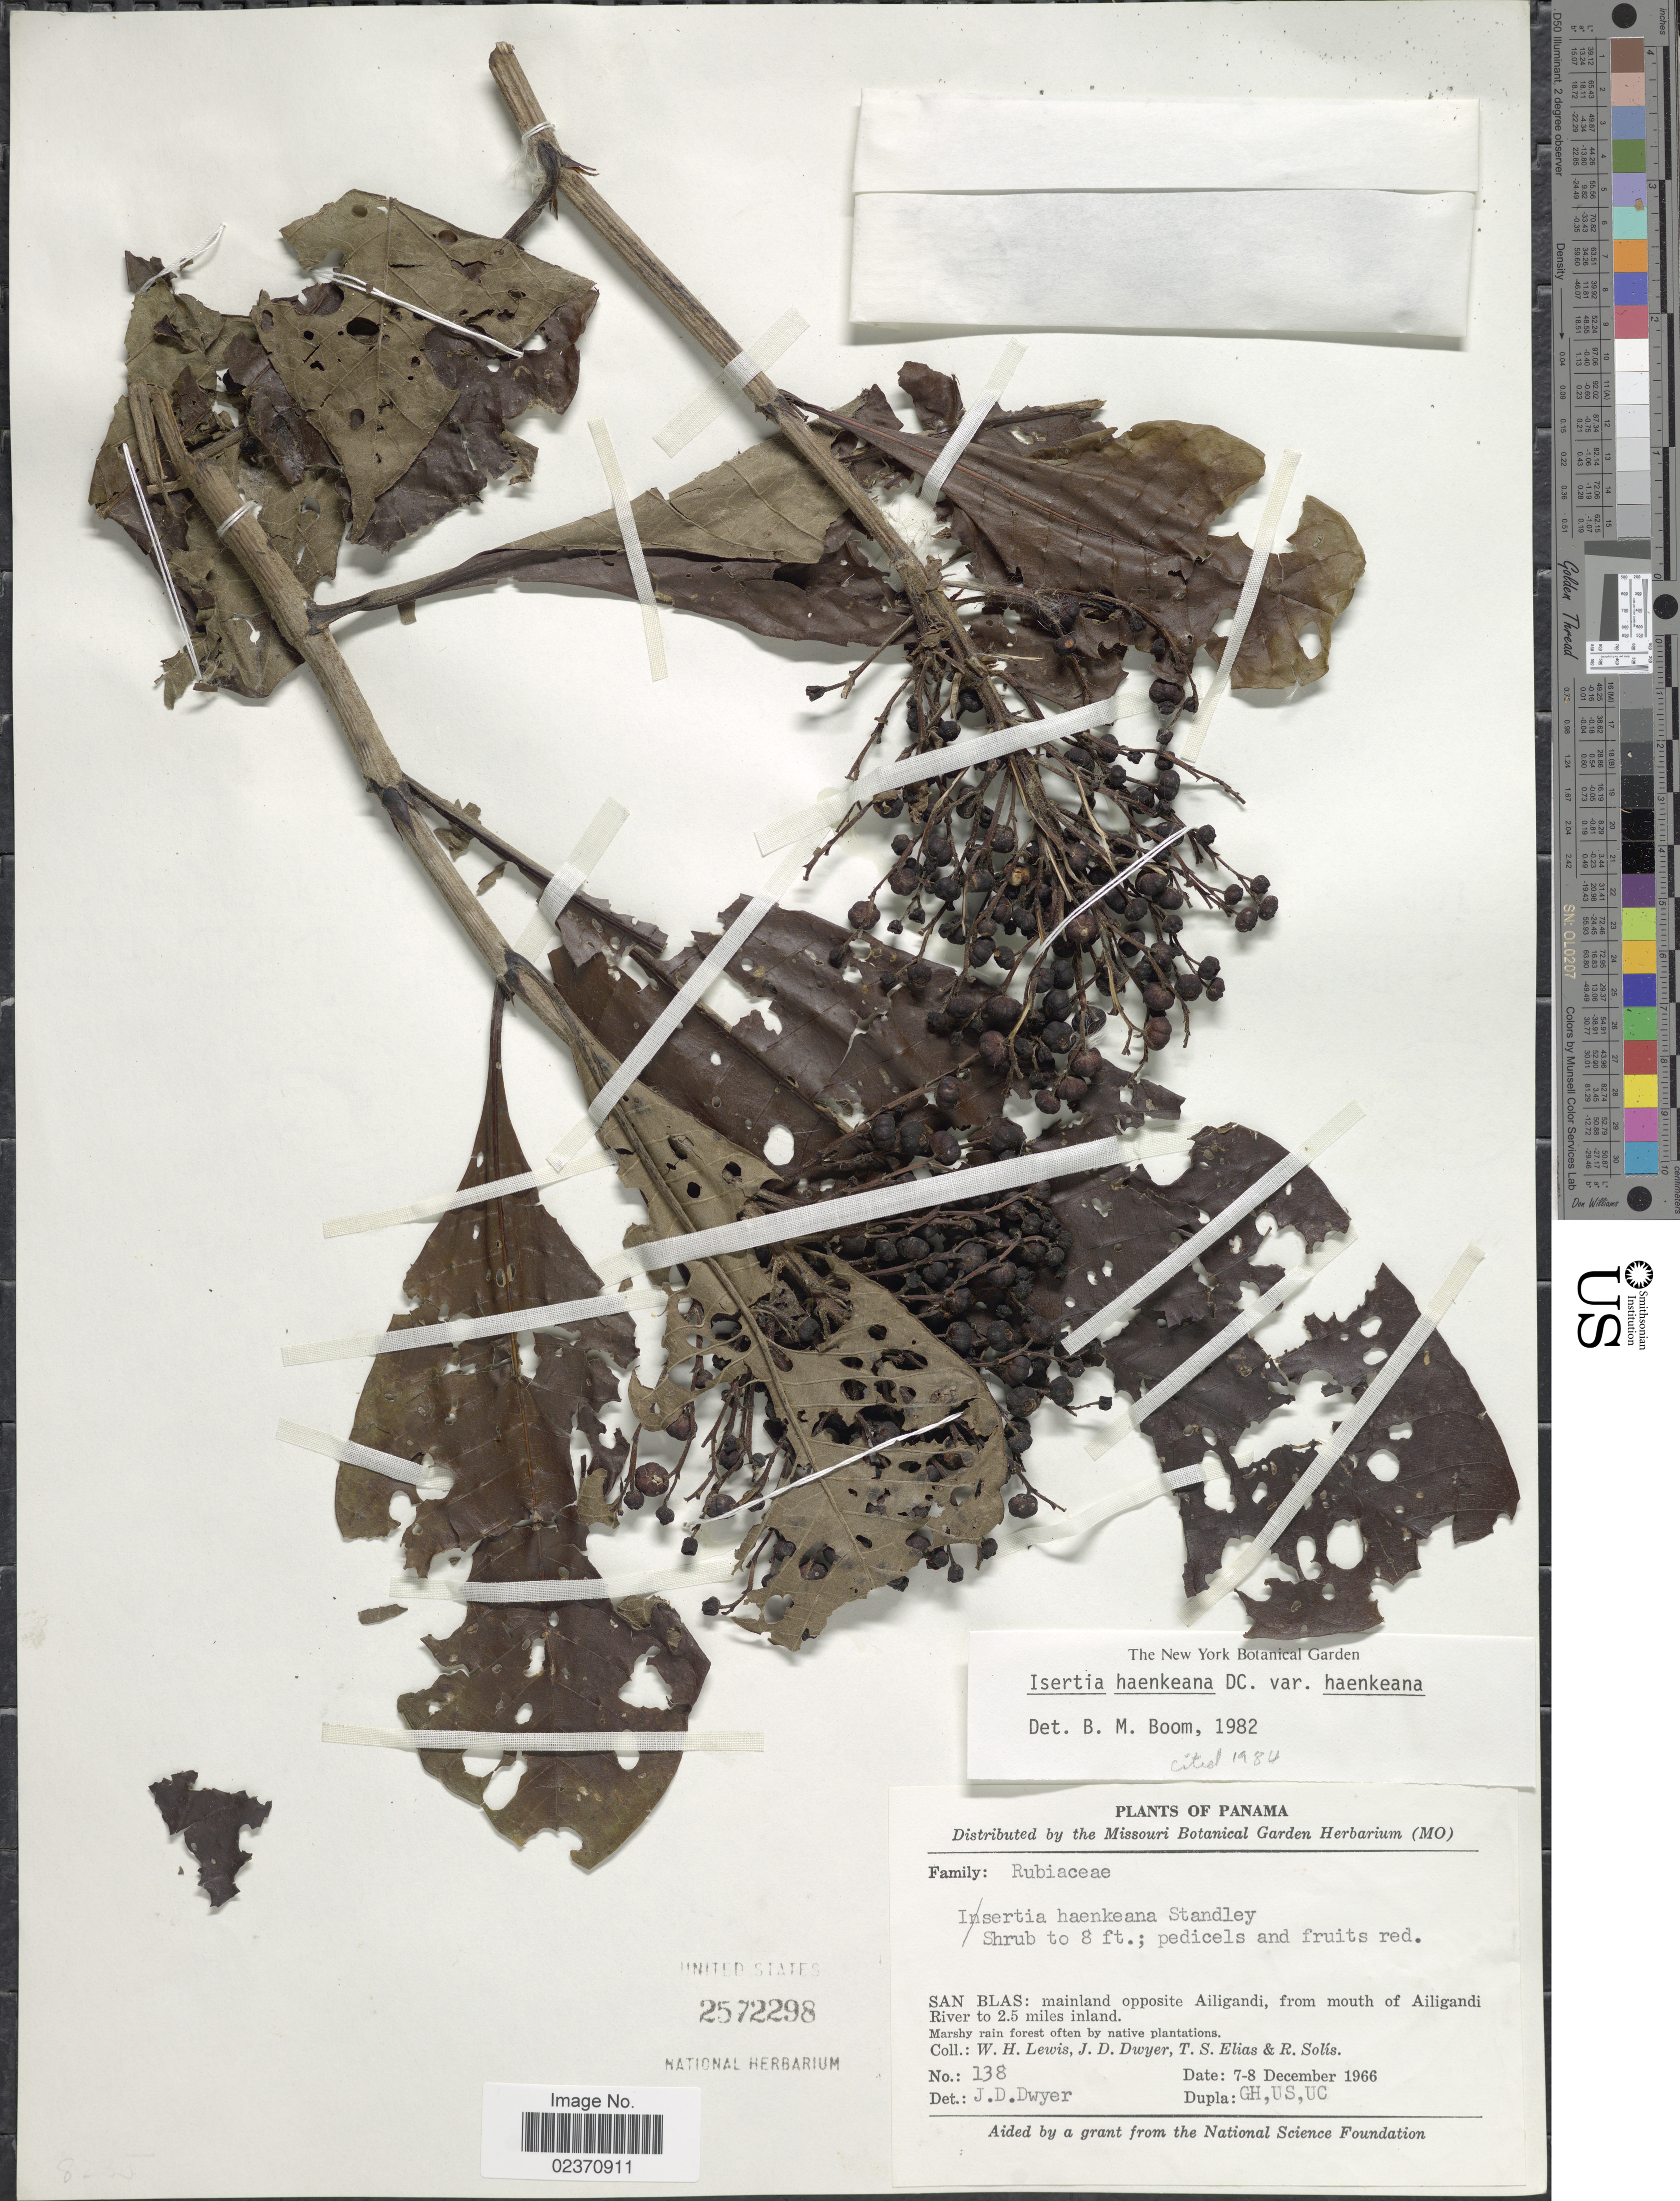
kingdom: Plantae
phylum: Tracheophyta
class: Magnoliopsida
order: Gentianales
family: Rubiaceae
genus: Isertia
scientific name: Isertia haenkeana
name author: DC.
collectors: W. H. Lewis, J. D. Dwyer, T. S. Elias & R. Solis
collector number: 138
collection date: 1966-12-07/1966-12-08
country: Panama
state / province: Kuna Yala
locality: San Blas: mainland opposite Ailigandi, from mouth of Ailigandi River to 2.5 miles inland.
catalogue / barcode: US 2572298